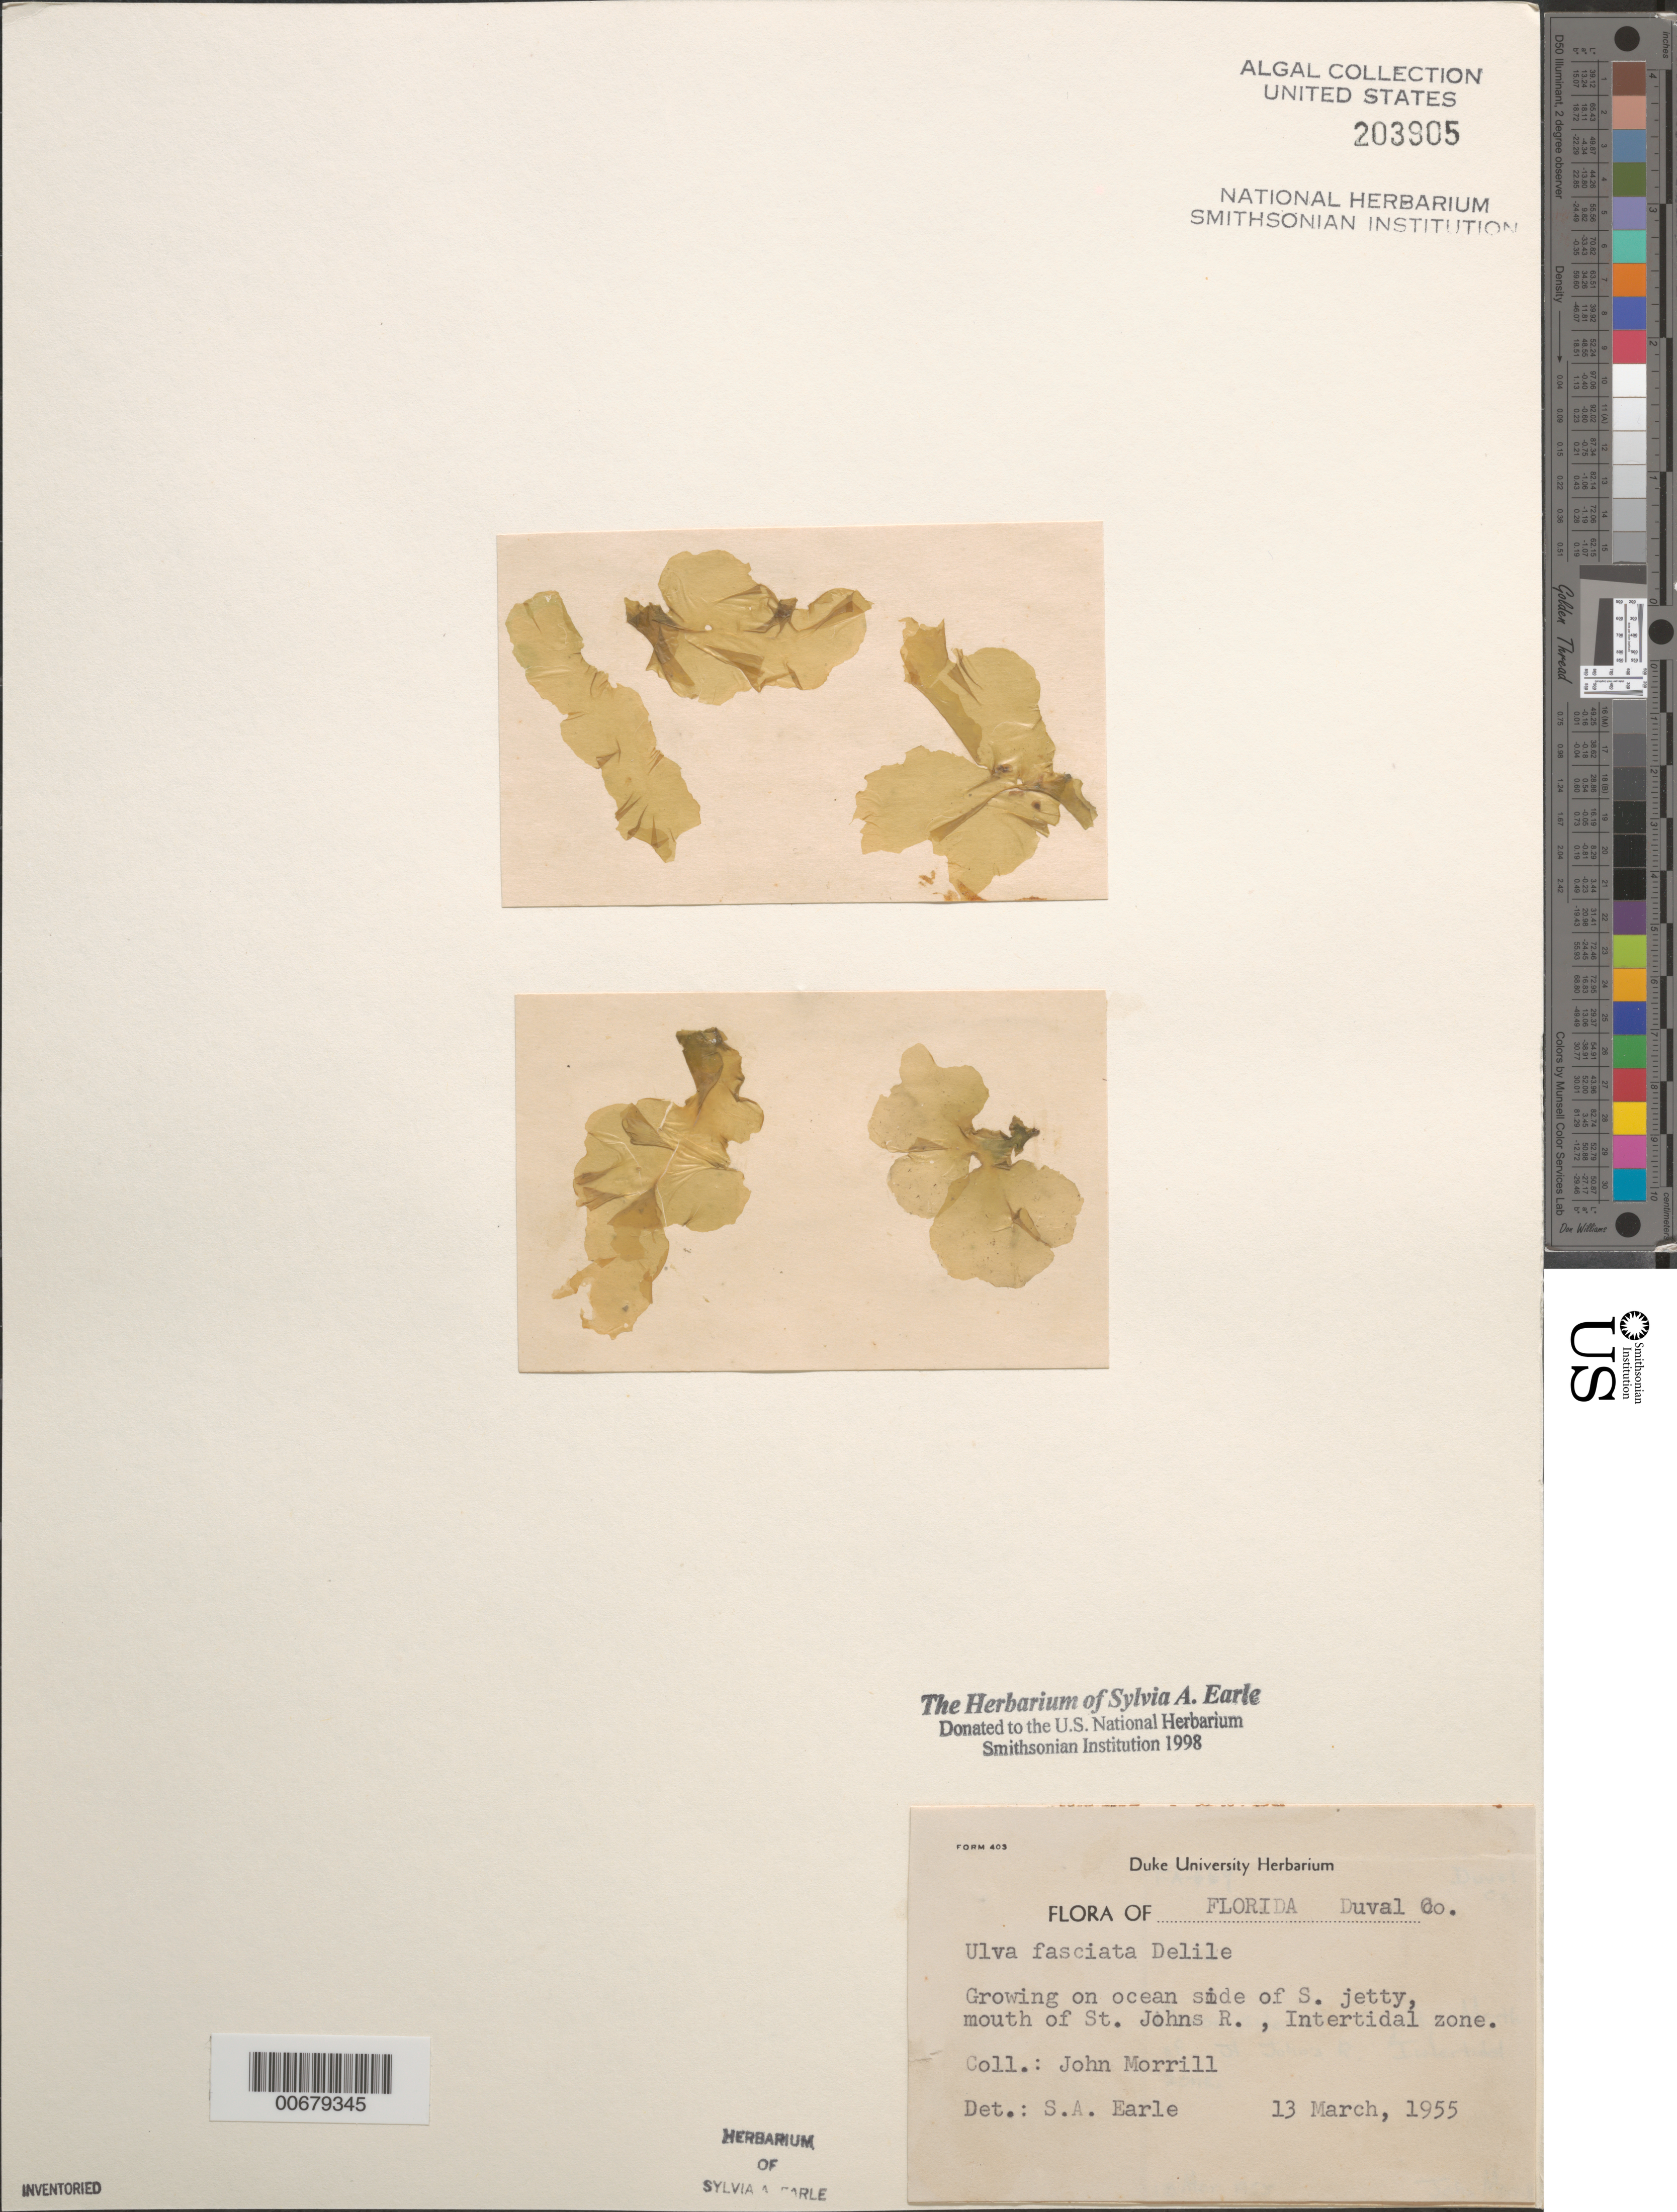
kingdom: Plantae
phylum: Chlorophyta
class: Ulvophyceae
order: Ulvales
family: Ulvaceae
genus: Ulva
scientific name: Ulva lactuca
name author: L.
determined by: Algae name updating Project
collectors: J. Morrill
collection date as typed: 13 Mar 1955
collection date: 1955-03-13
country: United States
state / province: Florida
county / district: Duval County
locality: St. Johns River mouth, east of Jacksonville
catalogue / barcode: US 203905